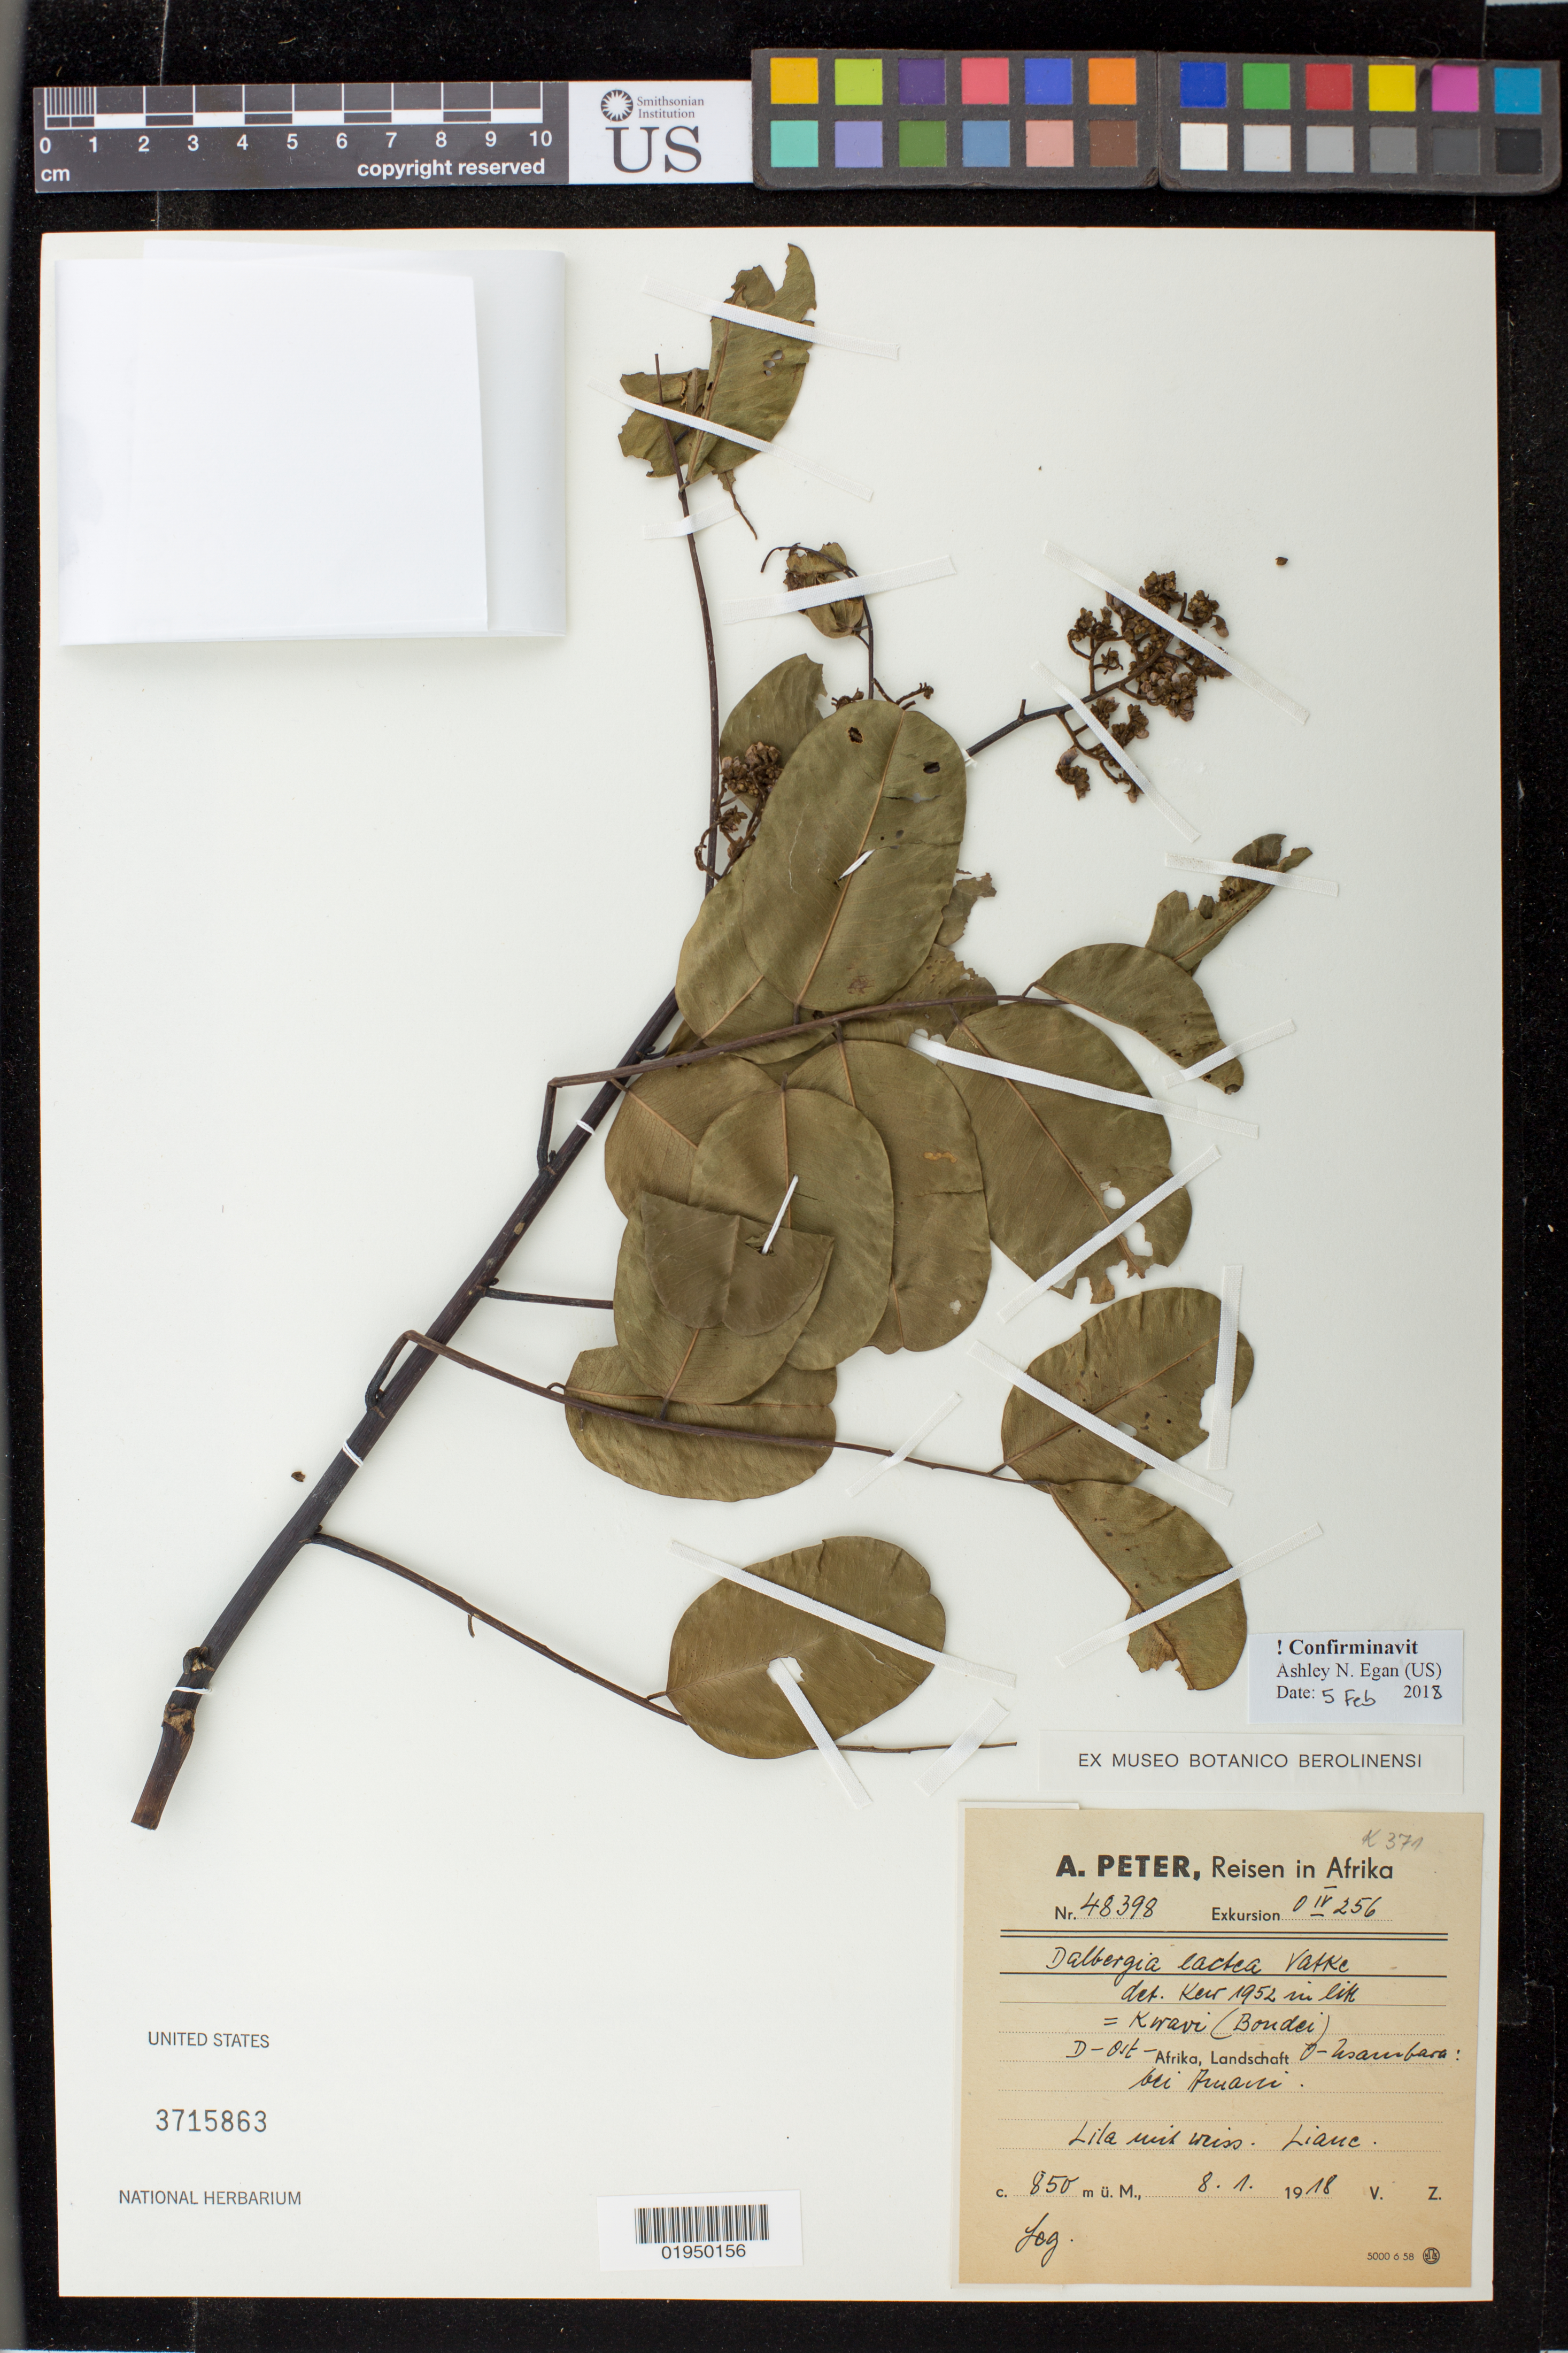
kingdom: Plantae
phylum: Tracheophyta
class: Magnoliopsida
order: Fabales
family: Fabaceae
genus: Dalbergia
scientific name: Dalbergia lactea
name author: Vatke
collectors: Log.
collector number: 850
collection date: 1918-01-08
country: Tanzania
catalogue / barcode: US 3715863